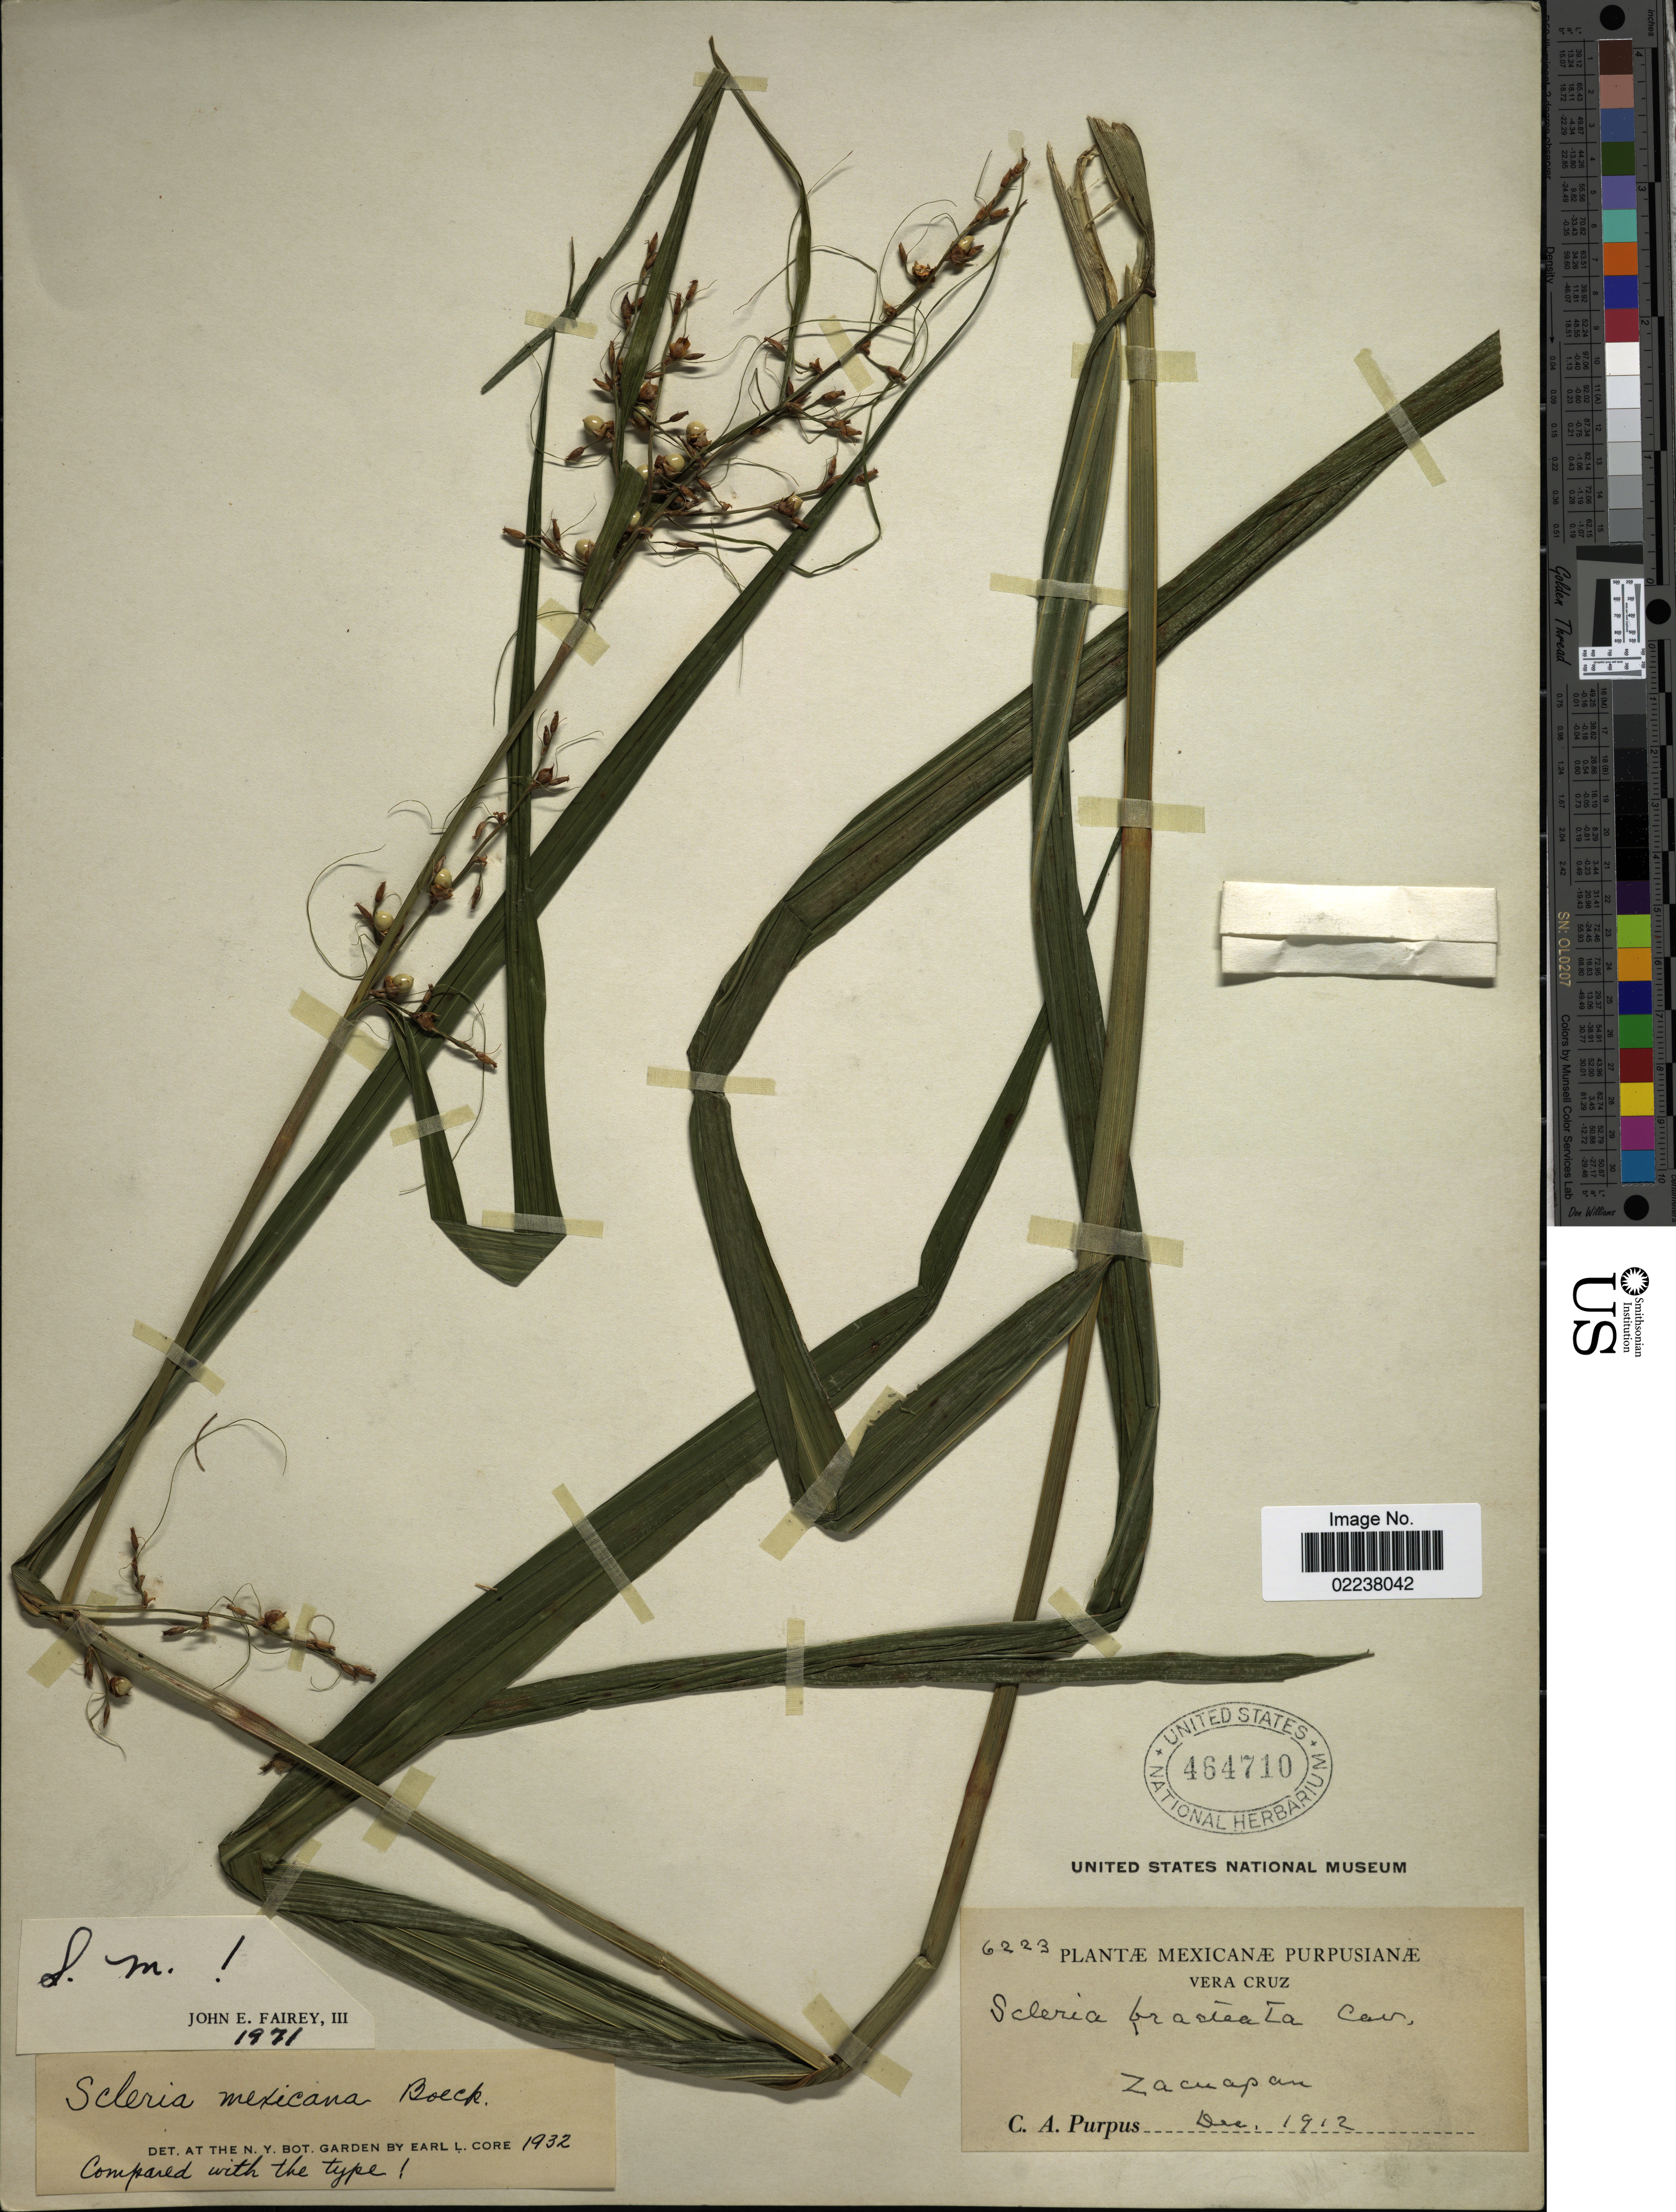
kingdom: Plantae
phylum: Tracheophyta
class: Liliopsida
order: Poales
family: Cyperaceae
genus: Scleria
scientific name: Scleria mexicana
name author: (Liebm.) Boeckeler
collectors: C. A. Purpus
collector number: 6223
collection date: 1912-12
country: Mexico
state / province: Veracruz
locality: Vera Cruz, Zacuapan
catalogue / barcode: US 464710